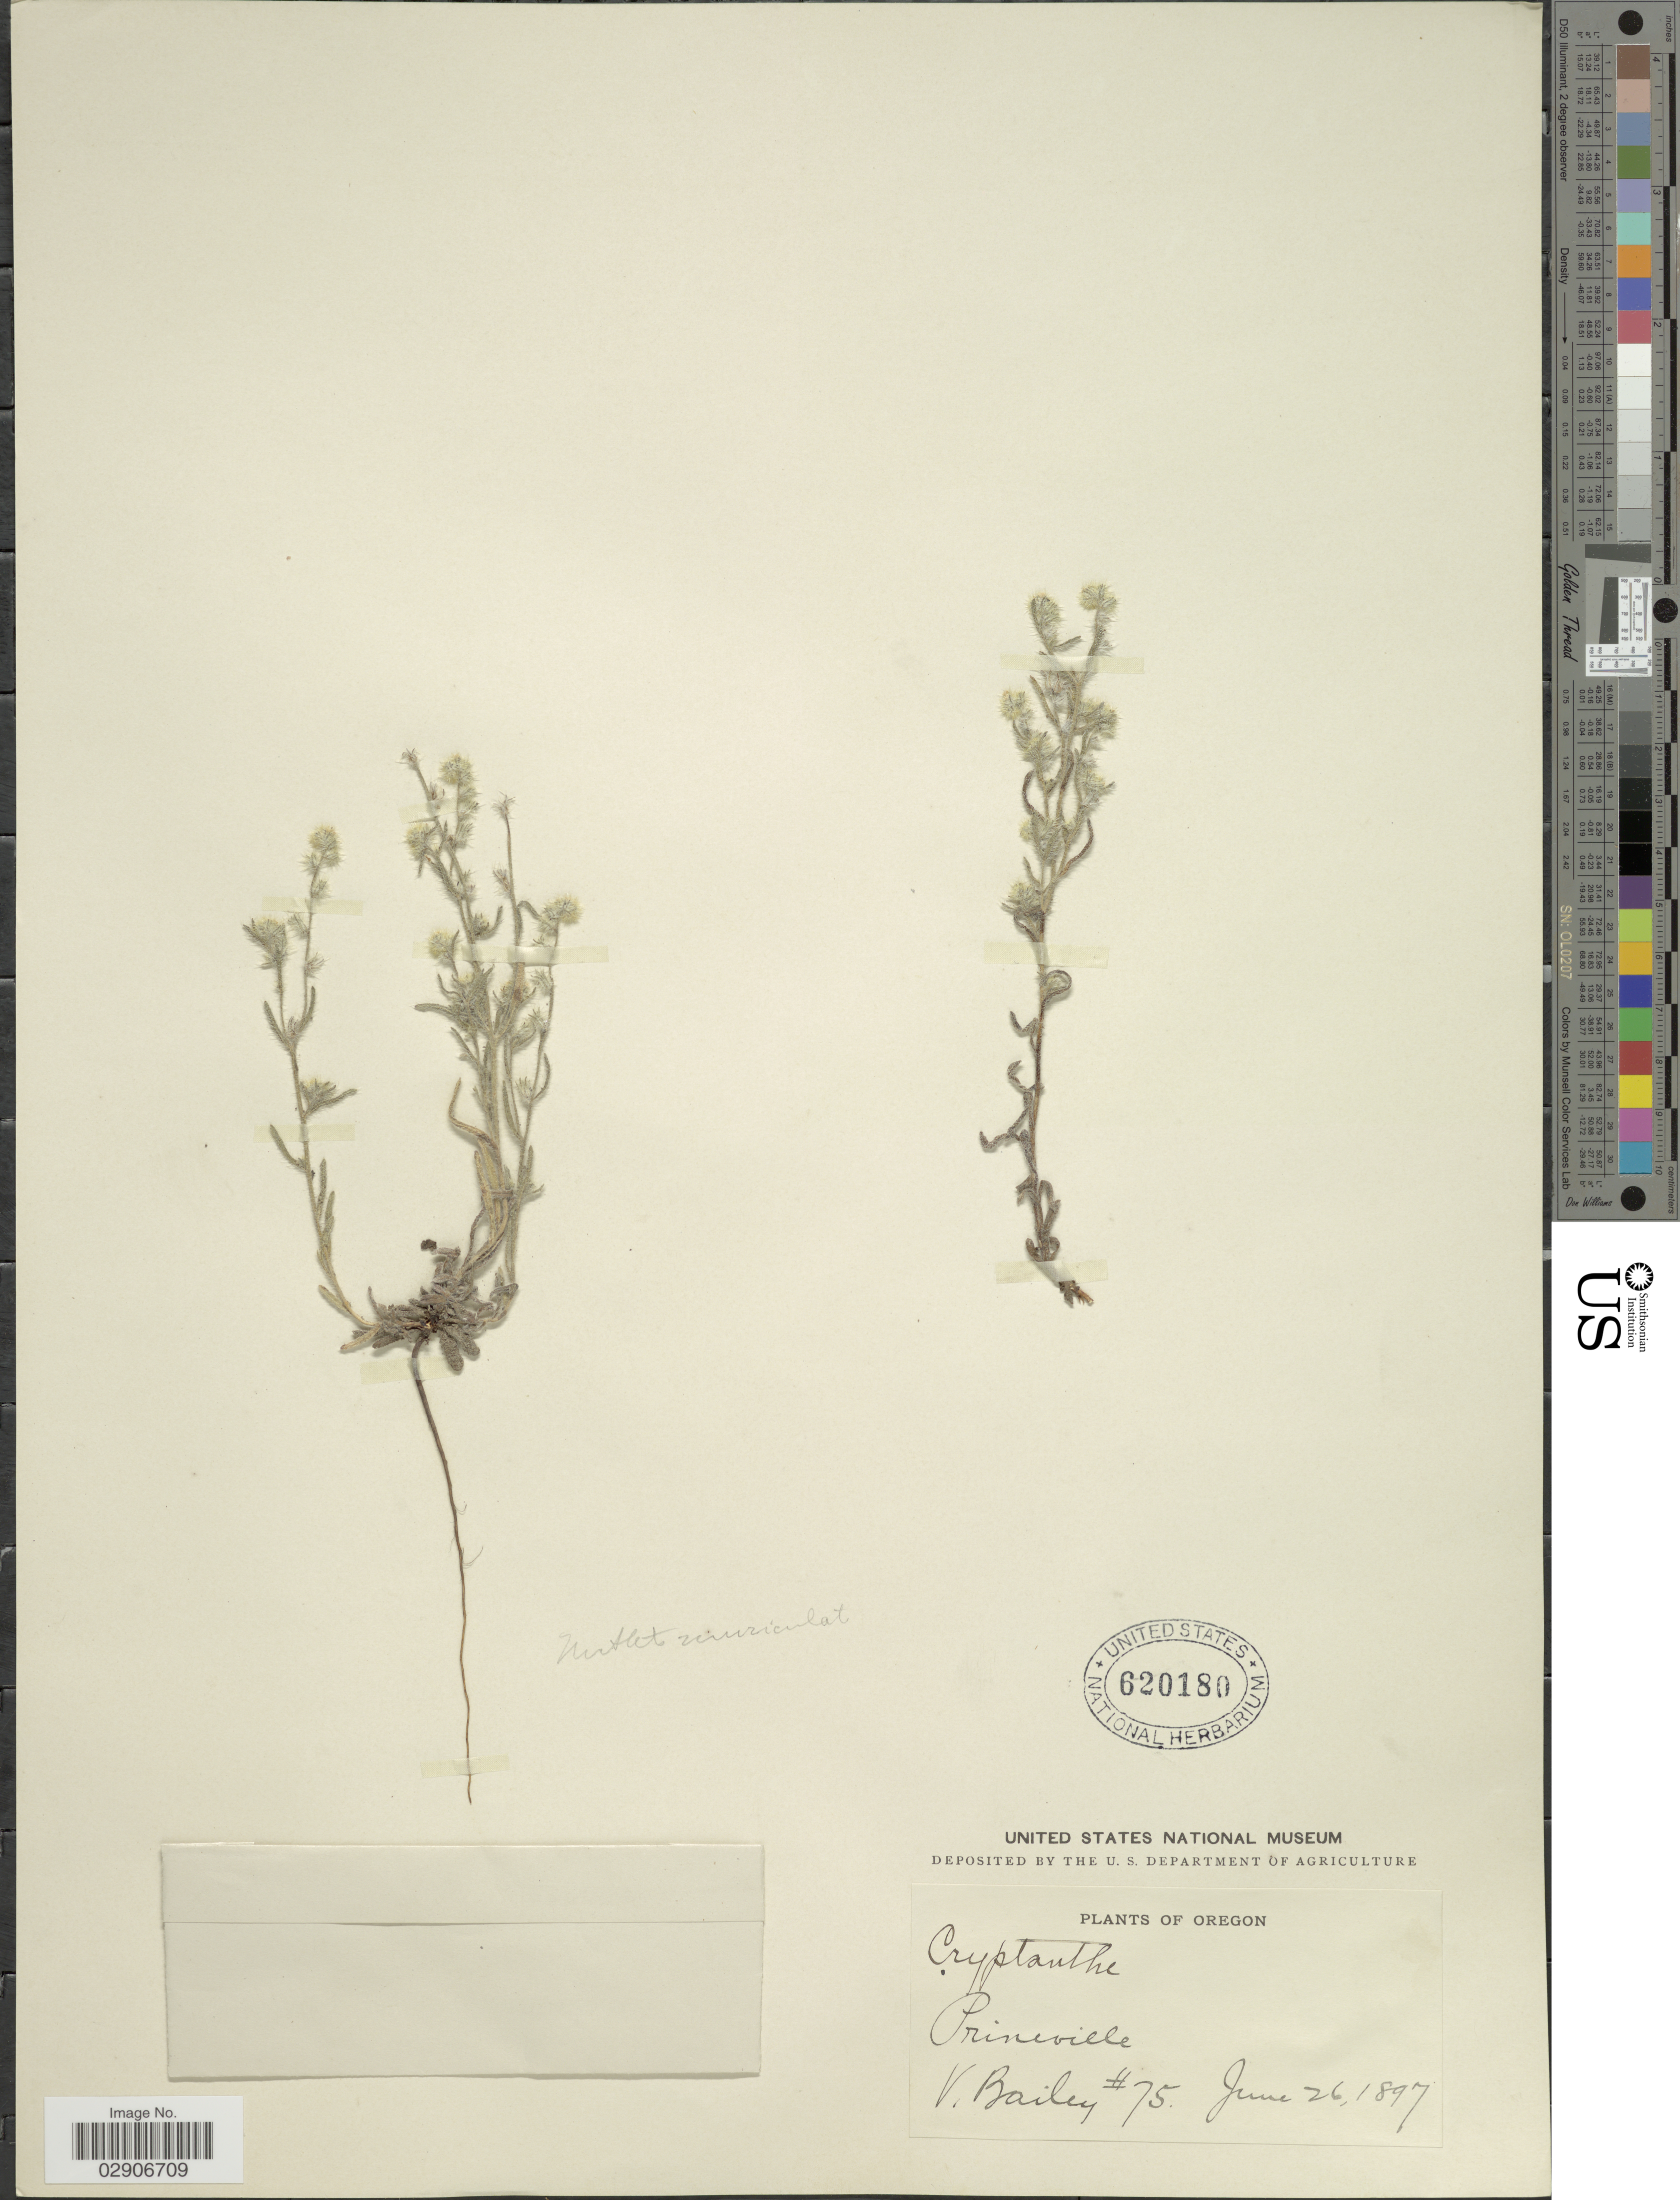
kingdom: Plantae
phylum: Tracheophyta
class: Magnoliopsida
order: Boraginales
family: Boraginaceae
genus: Cryptantha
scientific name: Cryptantha ambigua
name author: (A. Gray) Greene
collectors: V. Bailey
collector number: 75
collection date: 1897-06-26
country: United States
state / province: Oregon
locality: Prineville. Oregon.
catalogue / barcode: US 620180